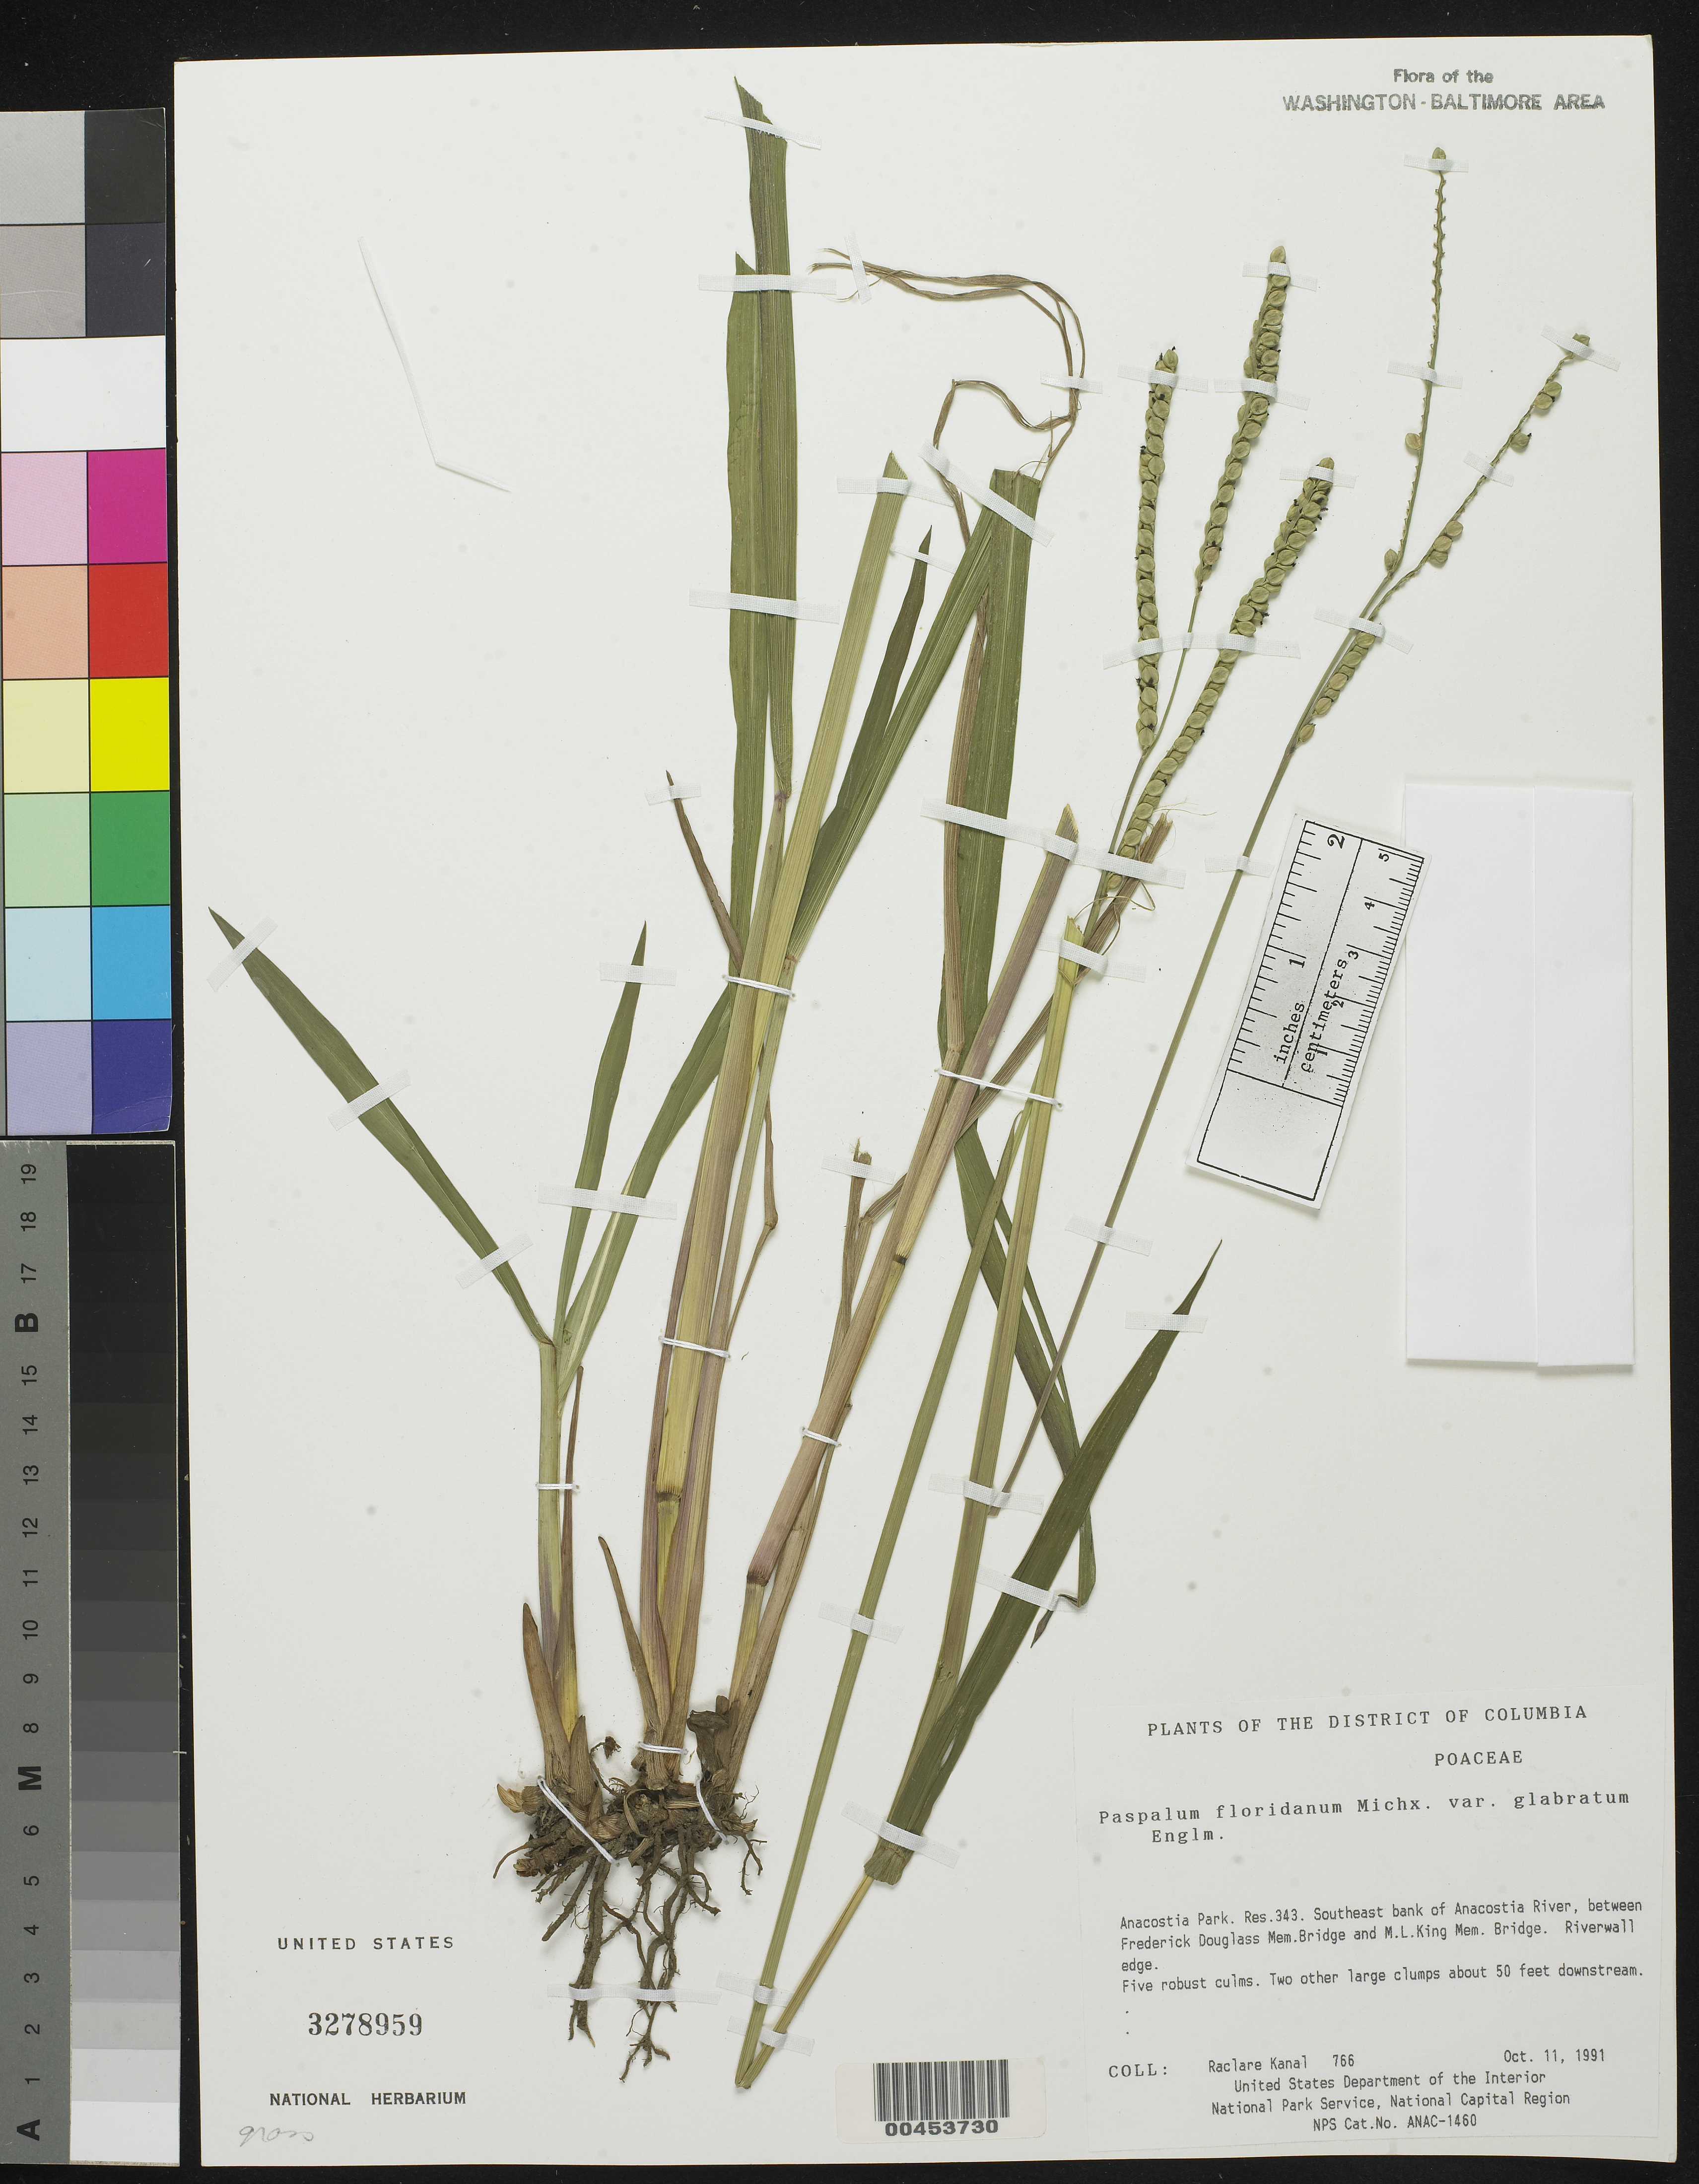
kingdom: Plantae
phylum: Tracheophyta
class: Liliopsida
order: Poales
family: Poaceae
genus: Paspalum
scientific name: Paspalum floridanum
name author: Michx.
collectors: R. Kanal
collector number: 766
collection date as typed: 11 Oct 1991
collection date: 1991-10-11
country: United States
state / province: District of Columbia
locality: Anacostia Park, Res 343, SE bank of the Anacostia River, between Frederick Douglass Mem Bridge and M.l. King Mem Bridge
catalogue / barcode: US 3278959